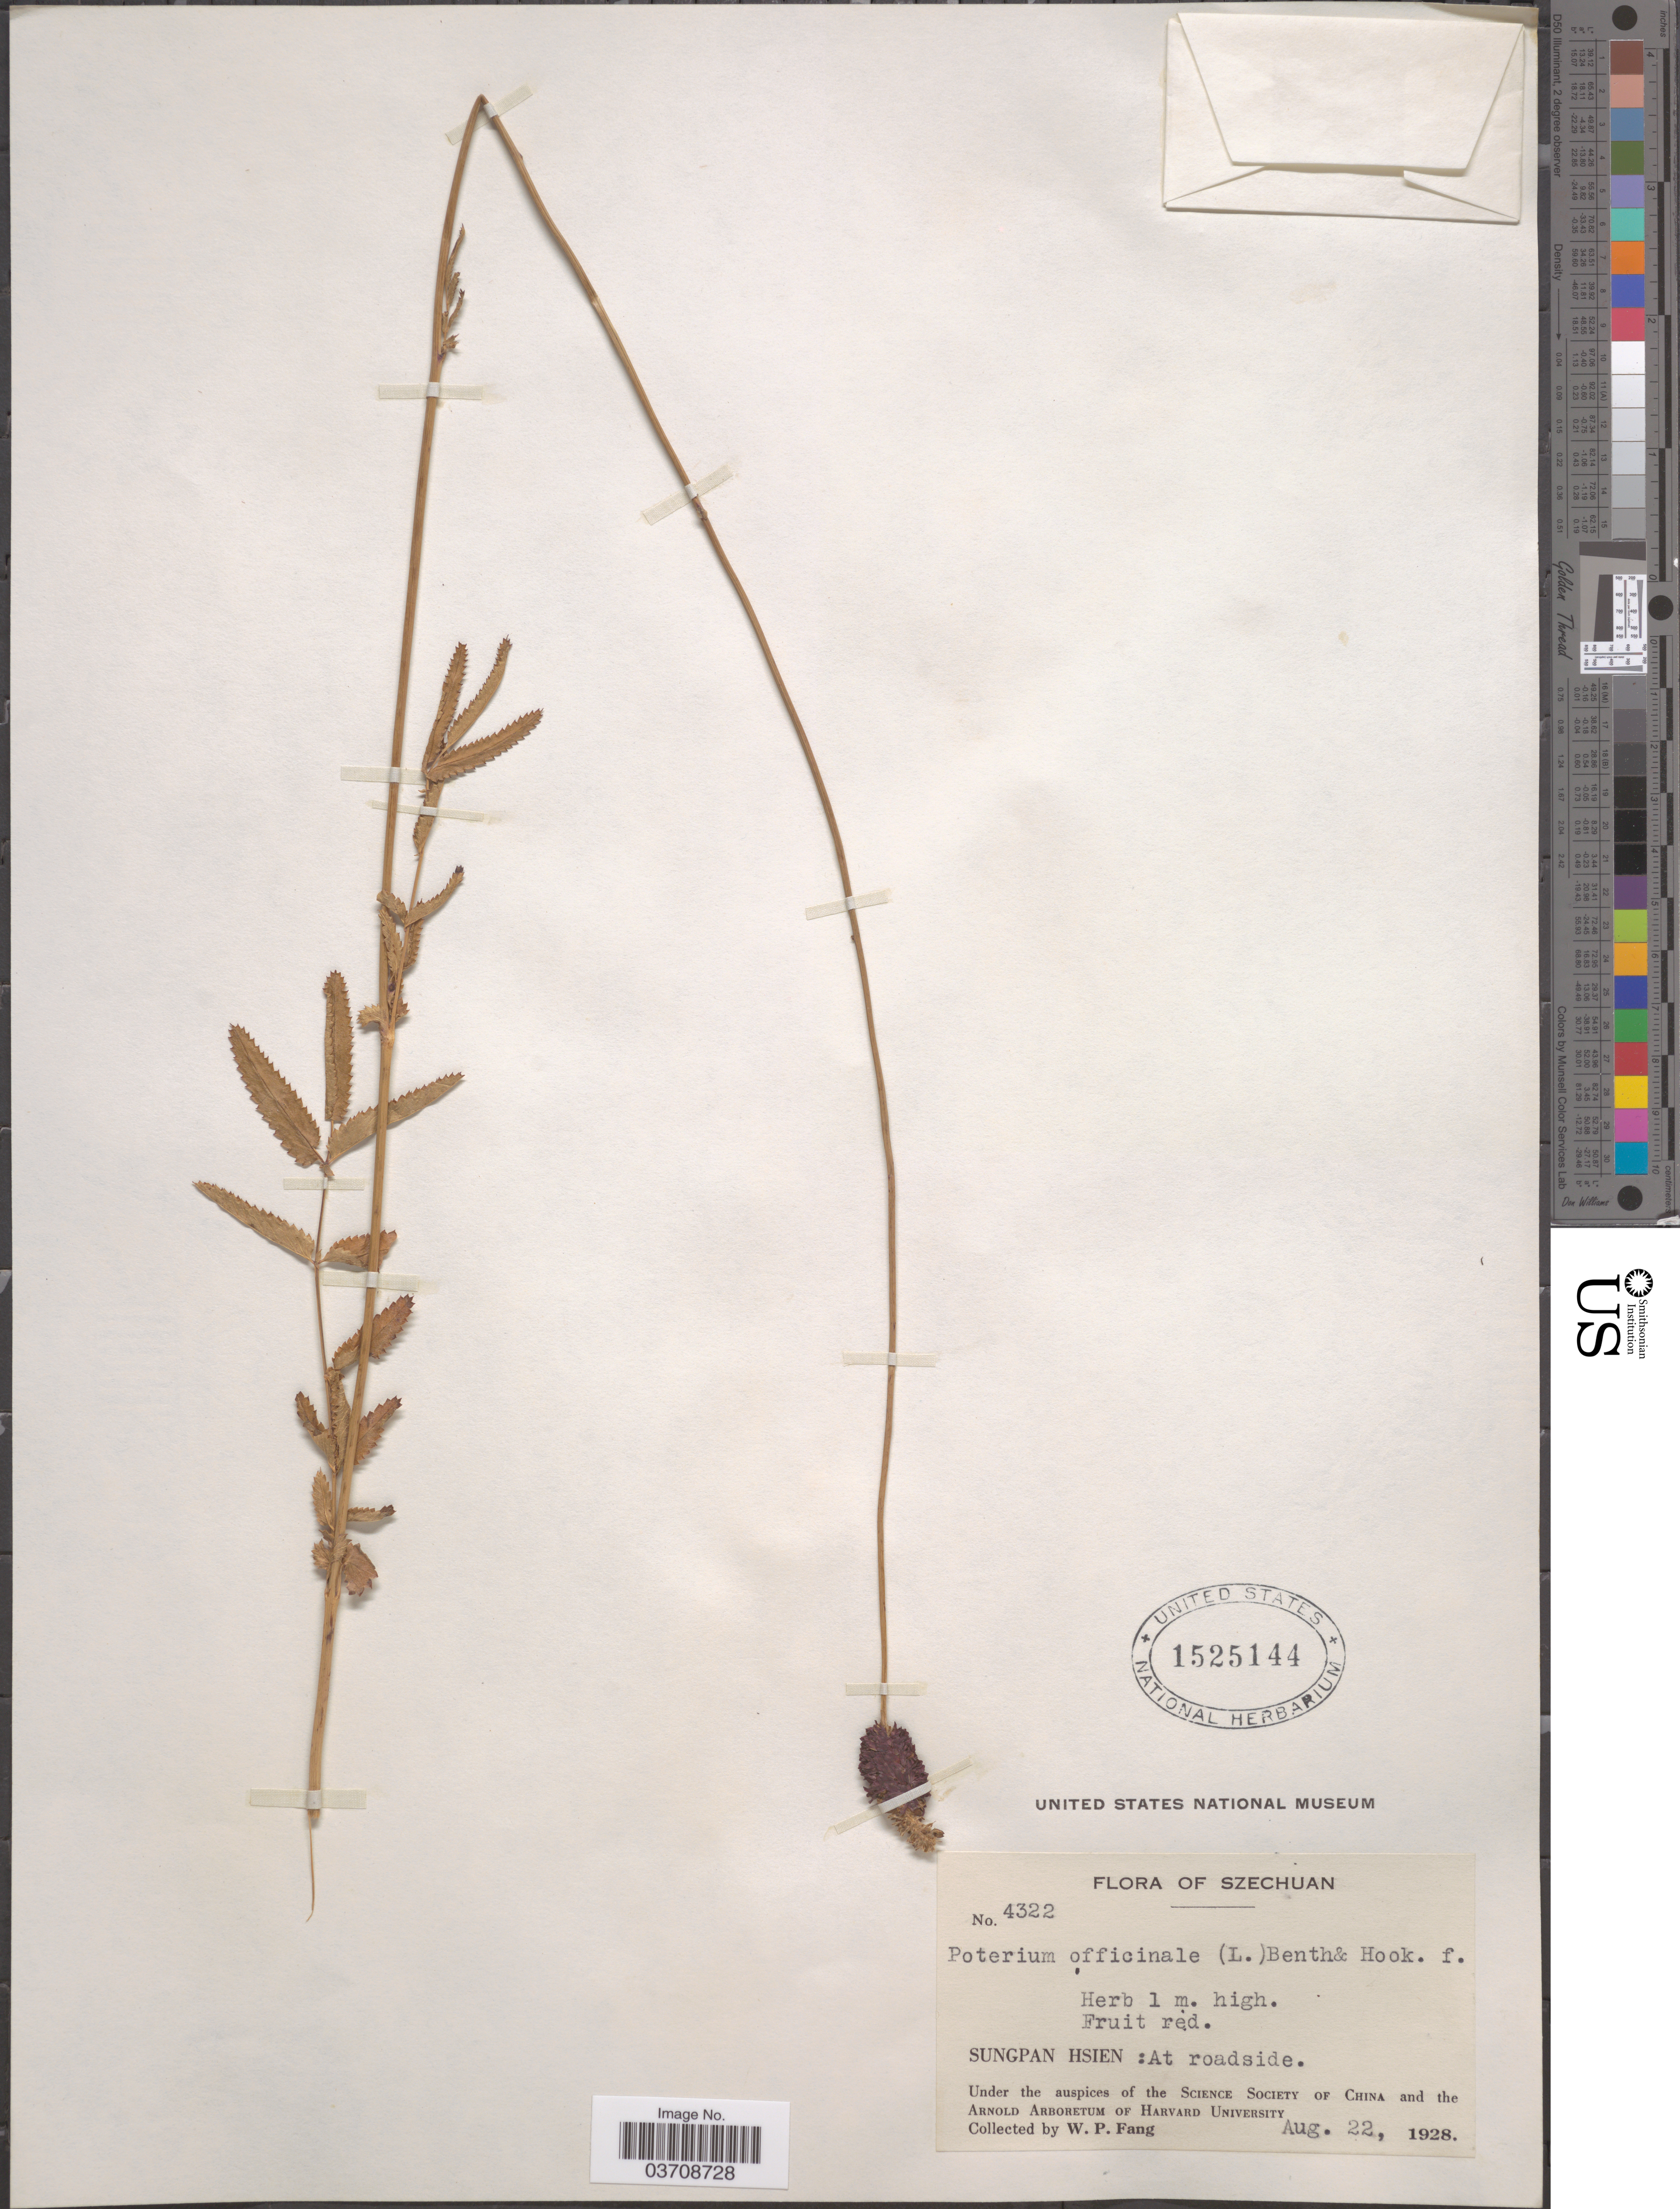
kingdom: Plantae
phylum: Tracheophyta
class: Magnoliopsida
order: Rosales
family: Rosaceae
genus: Sanguisorba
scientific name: Sanguisorba sp.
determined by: Strong, Mark T., (BOT), Smithsonian Institution - National Museum of Natural History (UNITED STATES)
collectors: W. P. Fang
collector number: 4322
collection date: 1928-08-22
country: China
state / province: Sichuan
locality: Sungpan Hsien: At roadside.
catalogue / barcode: US 1525144